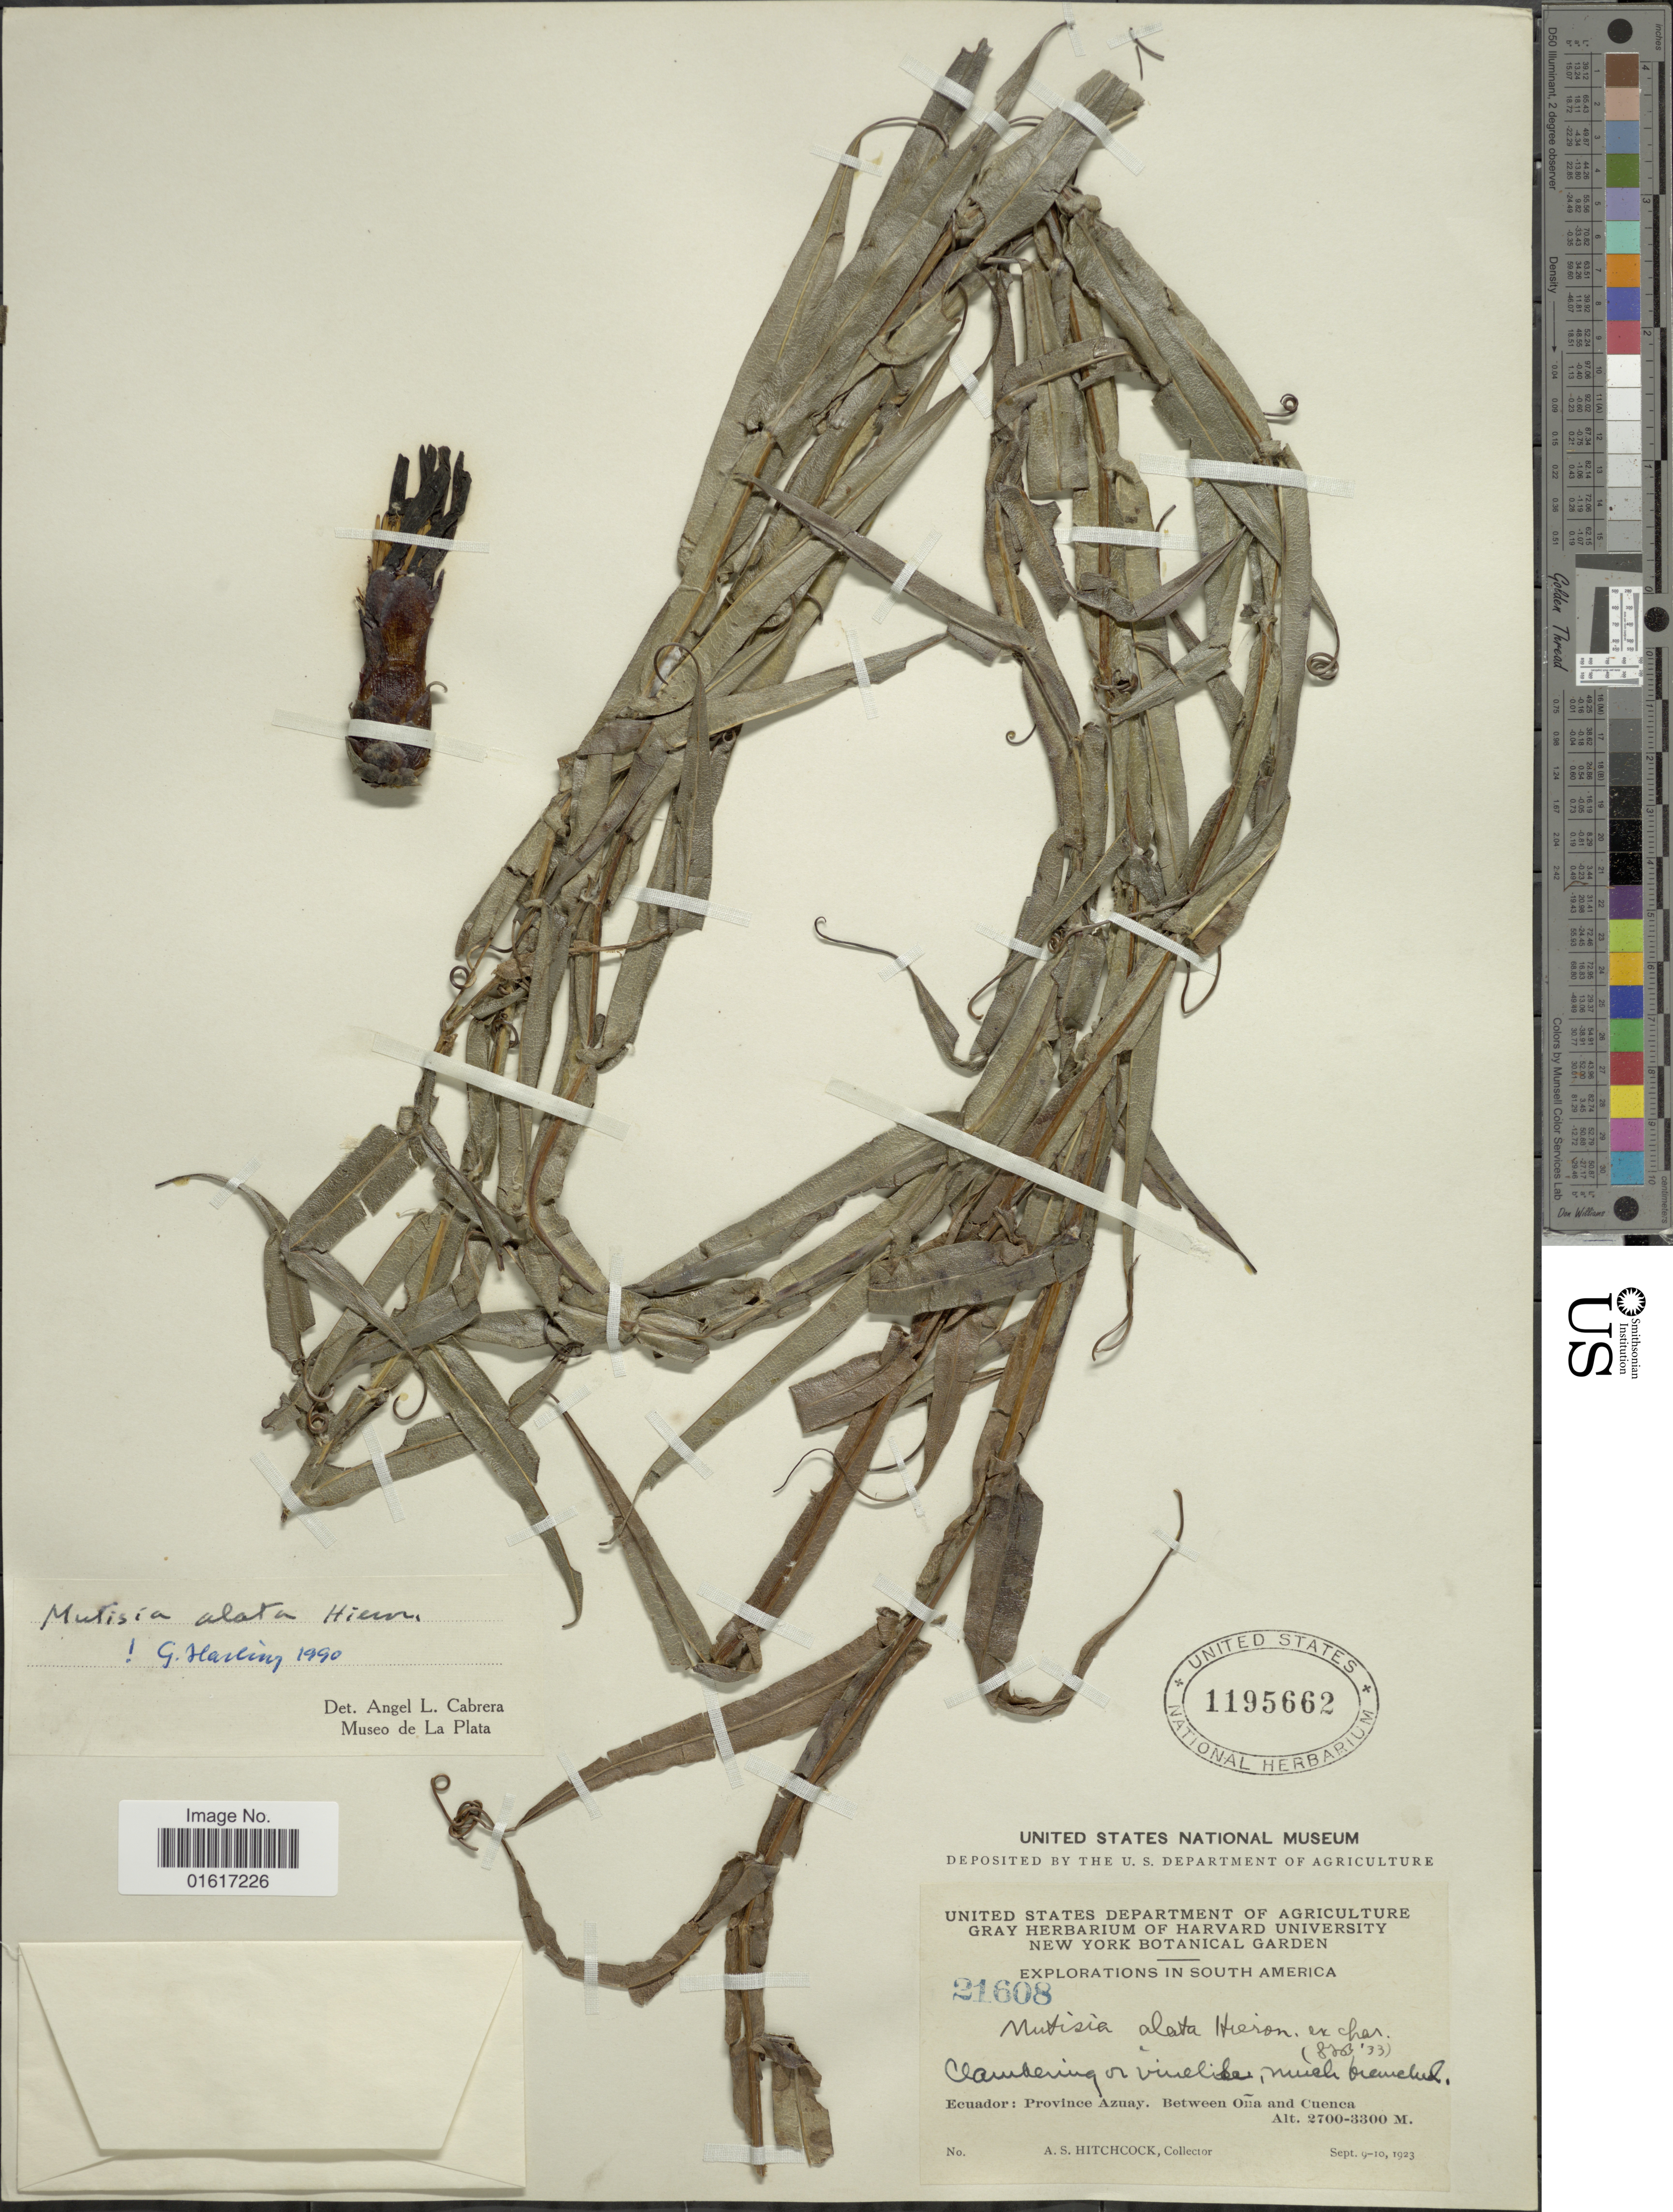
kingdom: Plantae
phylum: Tracheophyta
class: Magnoliopsida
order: Asterales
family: Asteraceae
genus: Mutisia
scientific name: Mutisia alata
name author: Hieron.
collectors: A. S. Hitchcock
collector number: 21608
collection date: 1923-09-09/1923-09-10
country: Ecuador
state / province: Azuay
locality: Between Oña and Cuenca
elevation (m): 2700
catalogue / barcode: US 1195662